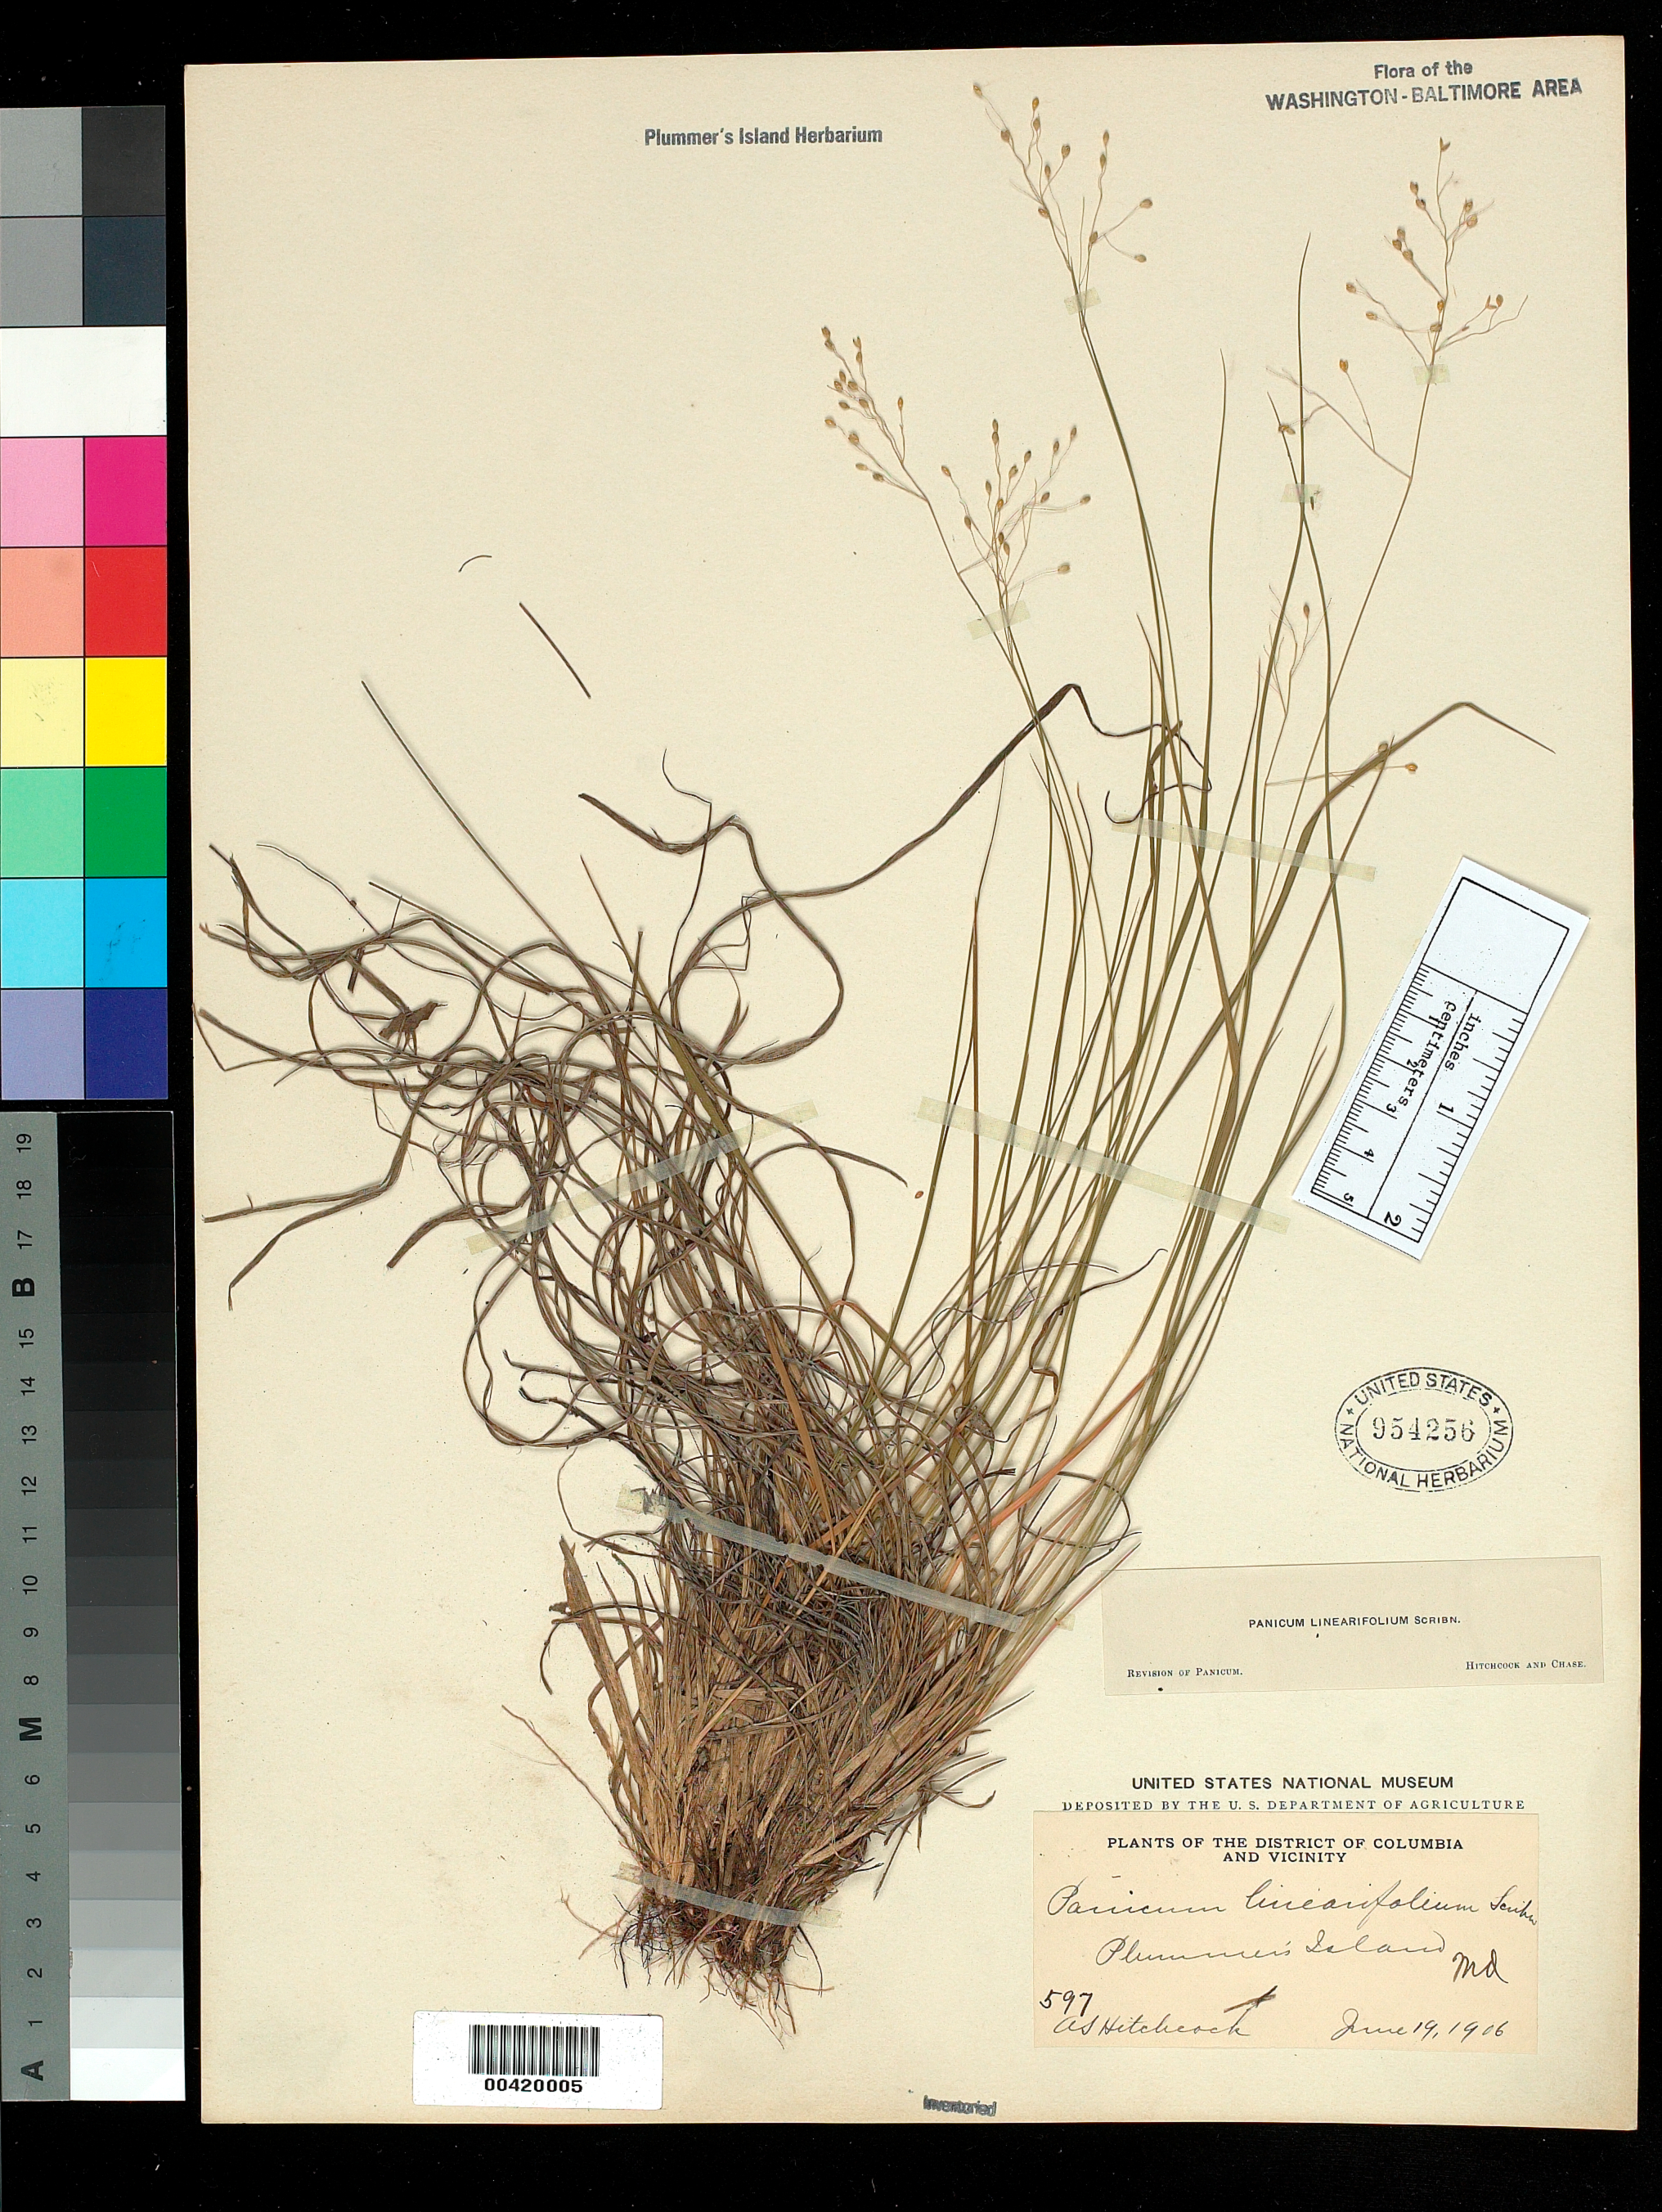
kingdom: Plantae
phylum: Tracheophyta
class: Liliopsida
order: Poales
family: Poaceae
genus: Dichanthelium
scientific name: Dichanthelium linearifolium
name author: (Scribn.) Gould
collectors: A. S. Hitchcock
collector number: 597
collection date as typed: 19 Jun 1906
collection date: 1906-06-19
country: United States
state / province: Maryland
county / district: Montgomery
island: Plummers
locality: Plummer's Island C. & O. Canal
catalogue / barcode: US 954256